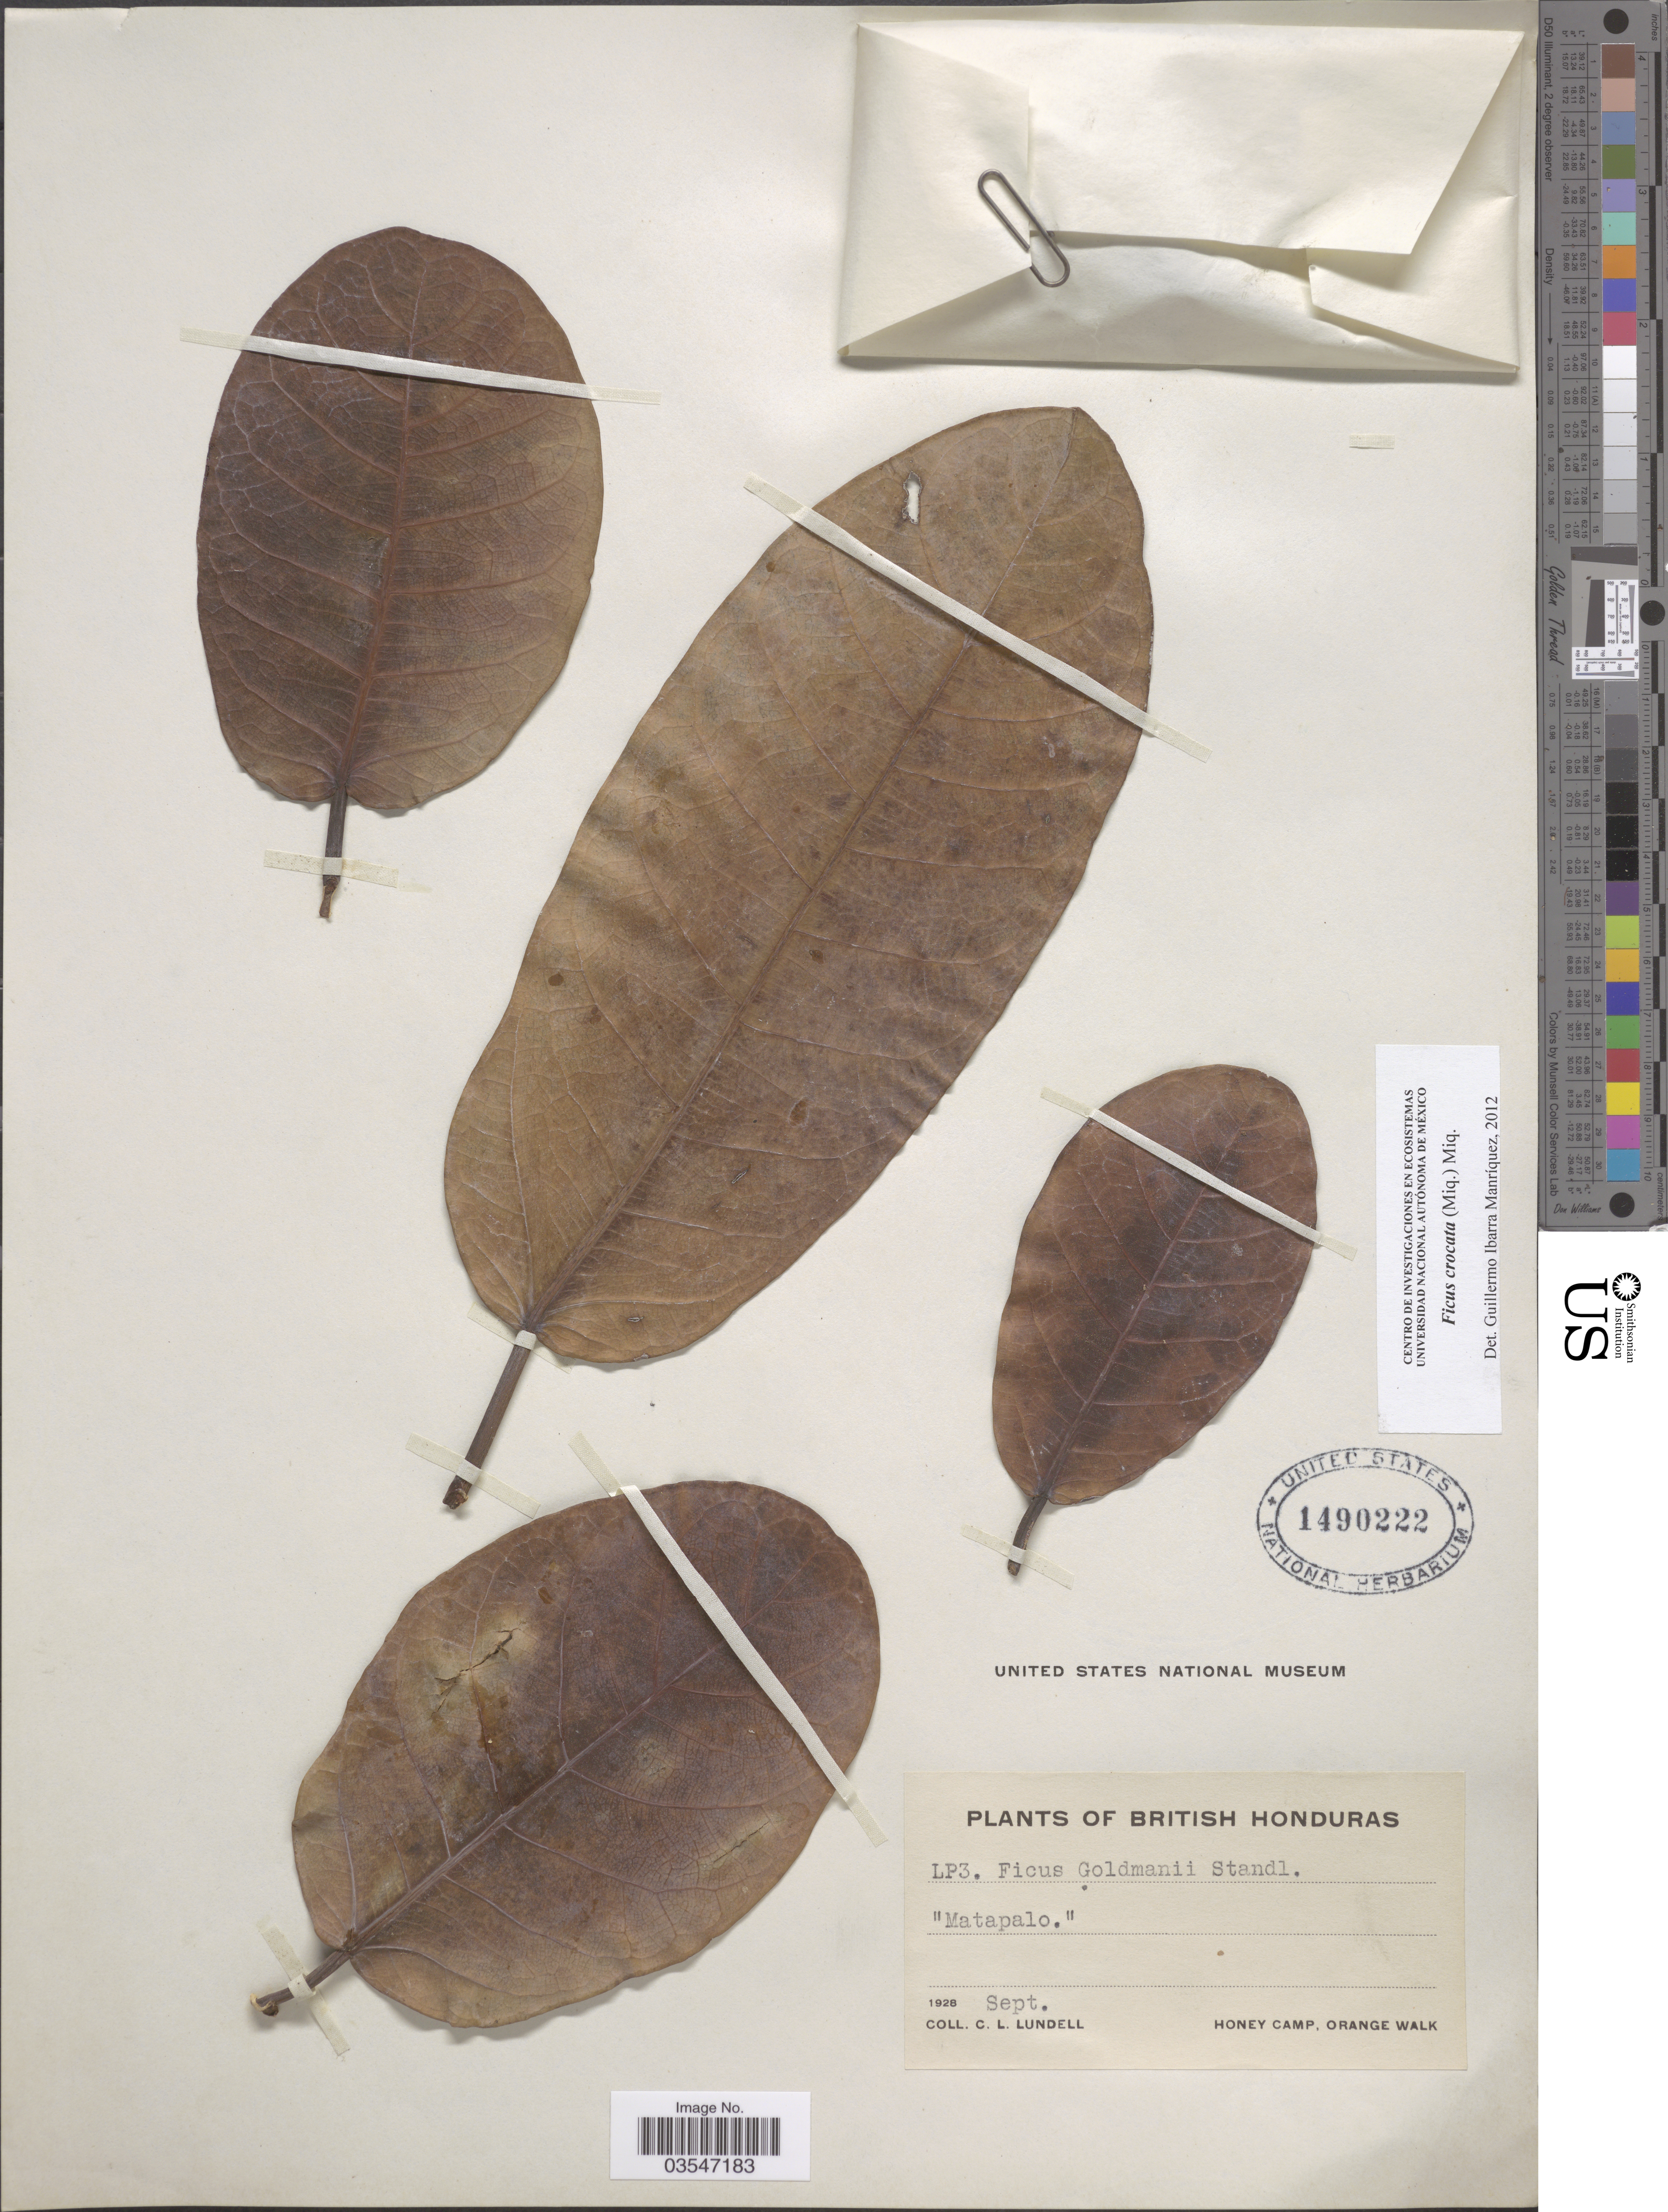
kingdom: Plantae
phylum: Tracheophyta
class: Magnoliopsida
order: Rosales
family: Moraceae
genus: Ficus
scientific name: Ficus crocata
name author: (Miq.) Miq.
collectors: C. L. Lundell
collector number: LP3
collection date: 1928-09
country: Belize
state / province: Orange Walk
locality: British Honduras. Honey Camp.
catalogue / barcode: US 1490222